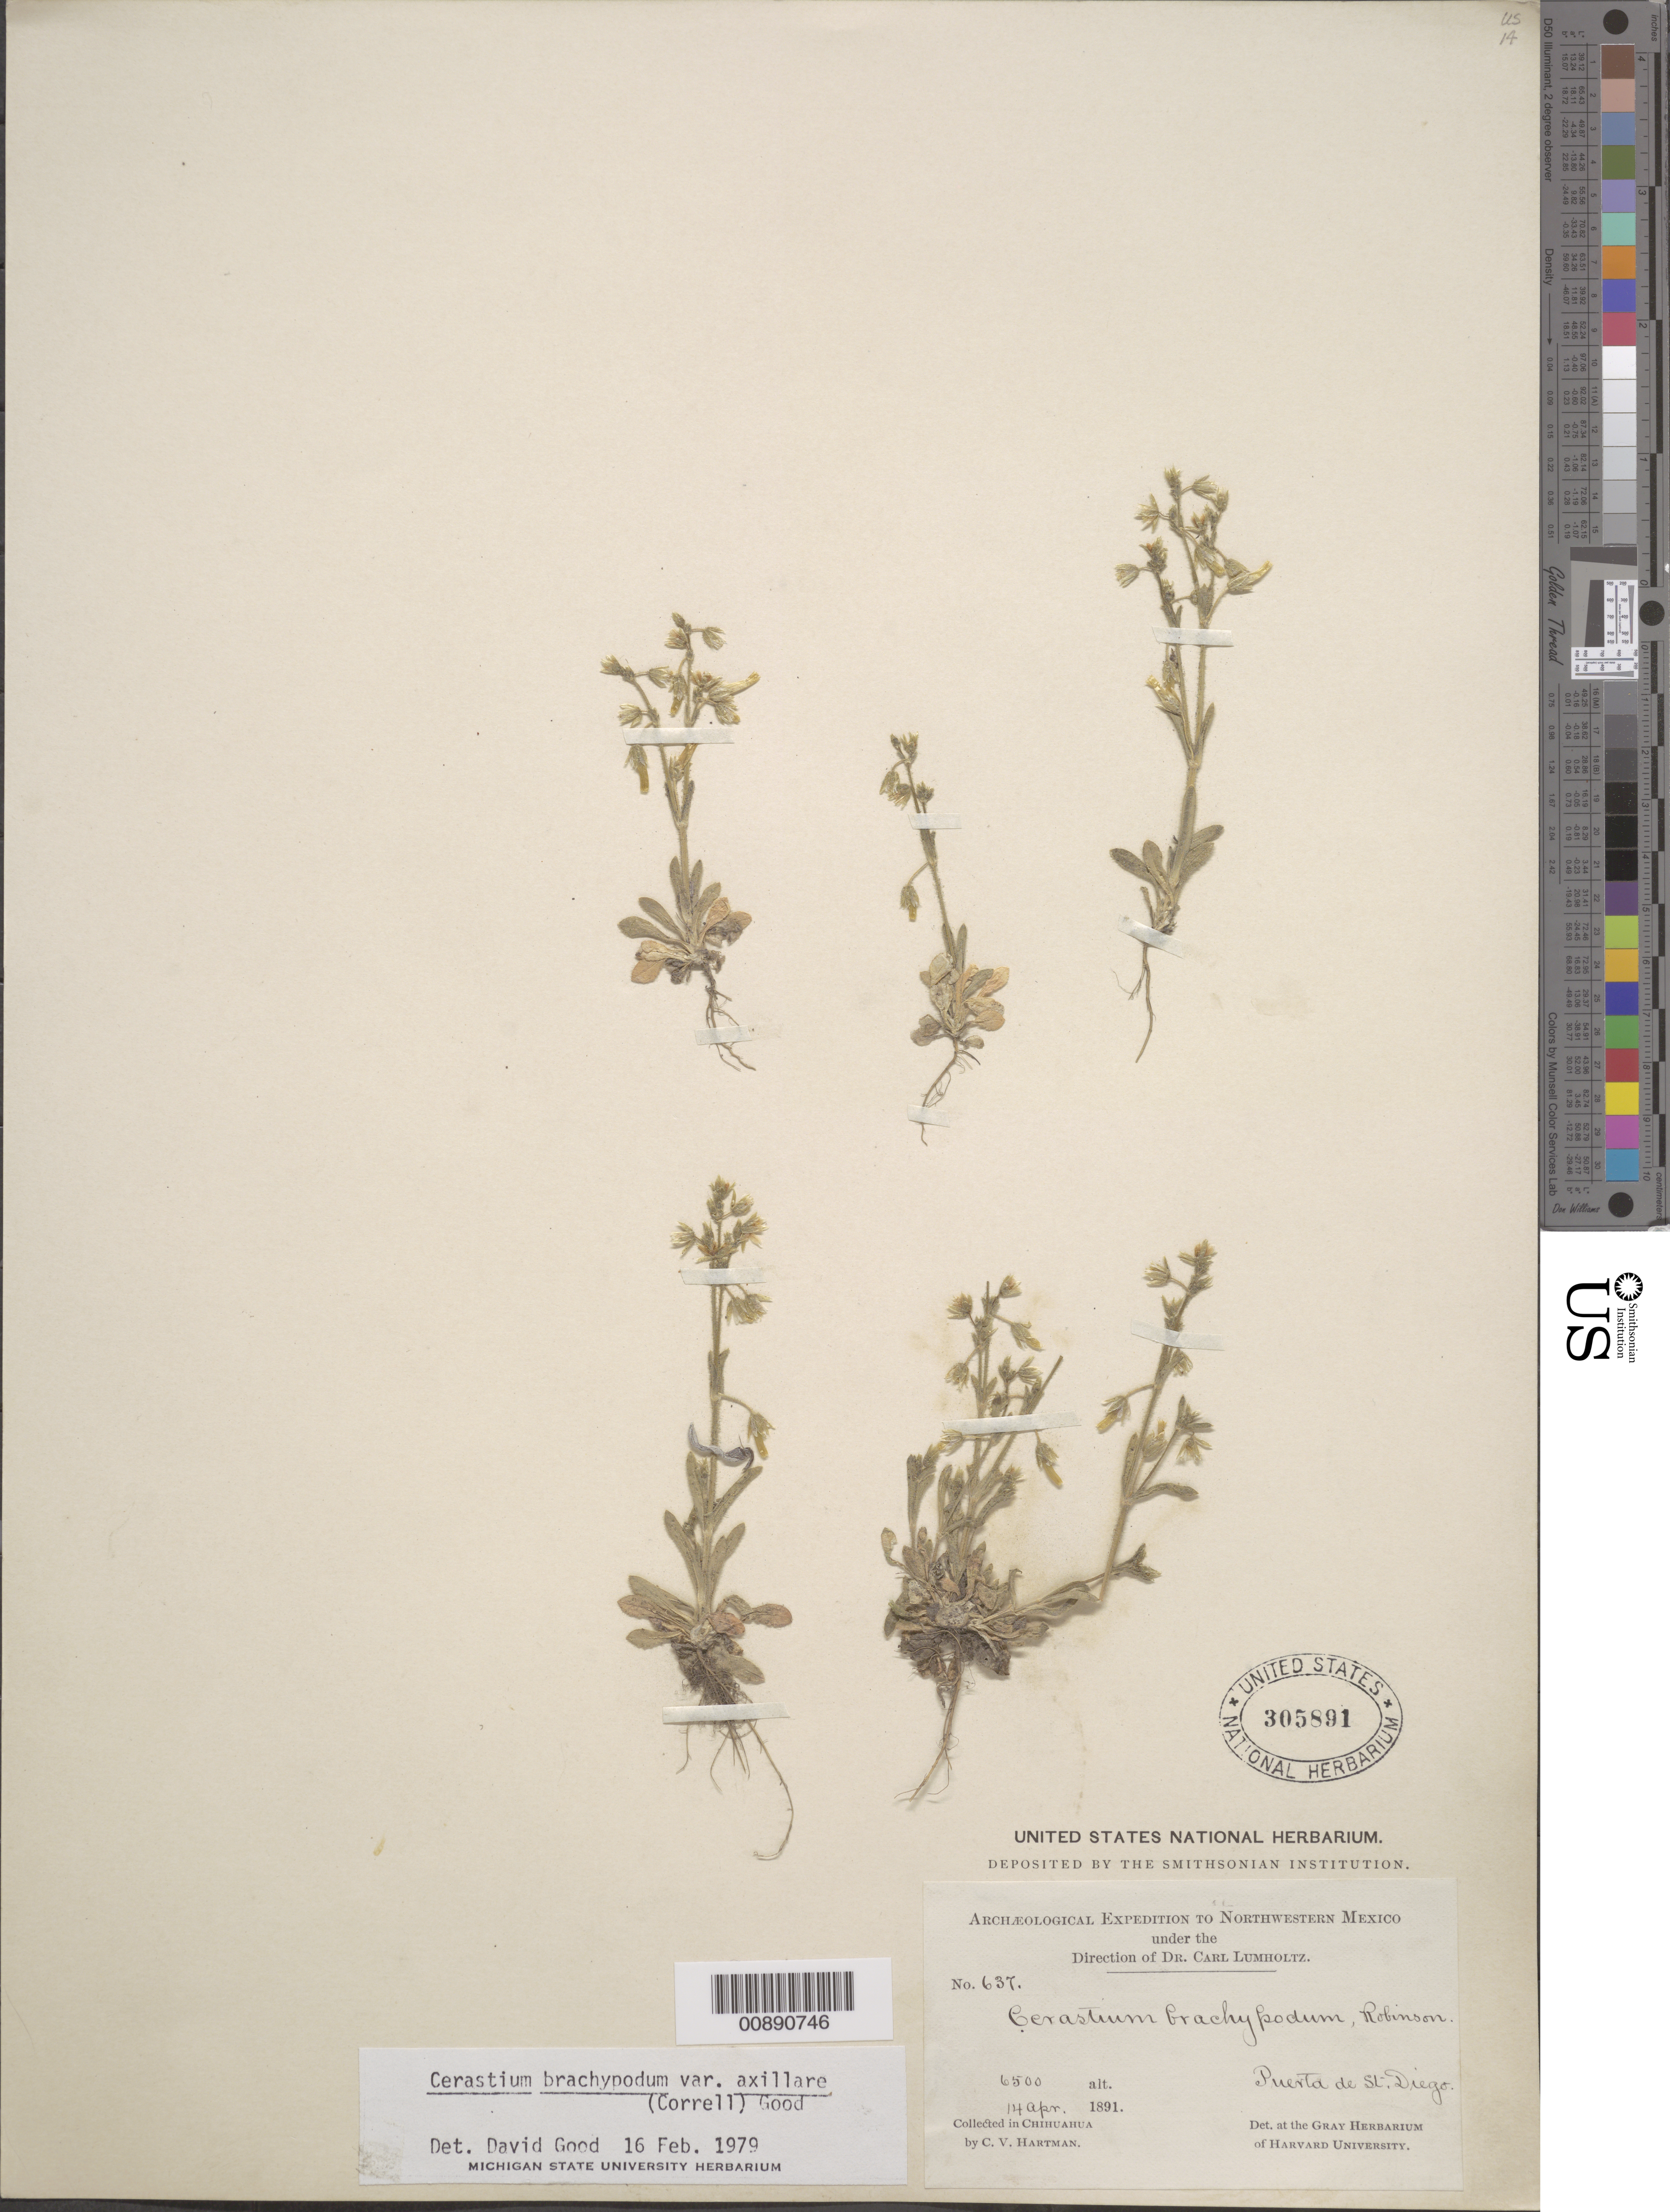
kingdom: Plantae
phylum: Tracheophyta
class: Magnoliopsida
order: Caryophyllales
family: Caryophyllaceae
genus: Cerastium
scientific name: Cerastium brachypodum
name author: (Engelm. ex A. Gray) B.L. Rob.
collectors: C. V. Hartman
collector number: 637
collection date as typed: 14 Apr 1891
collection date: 1891-04-14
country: Mexico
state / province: Chihuahua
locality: Puerta de St. Diego, Chihuahua.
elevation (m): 1981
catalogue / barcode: US 305891